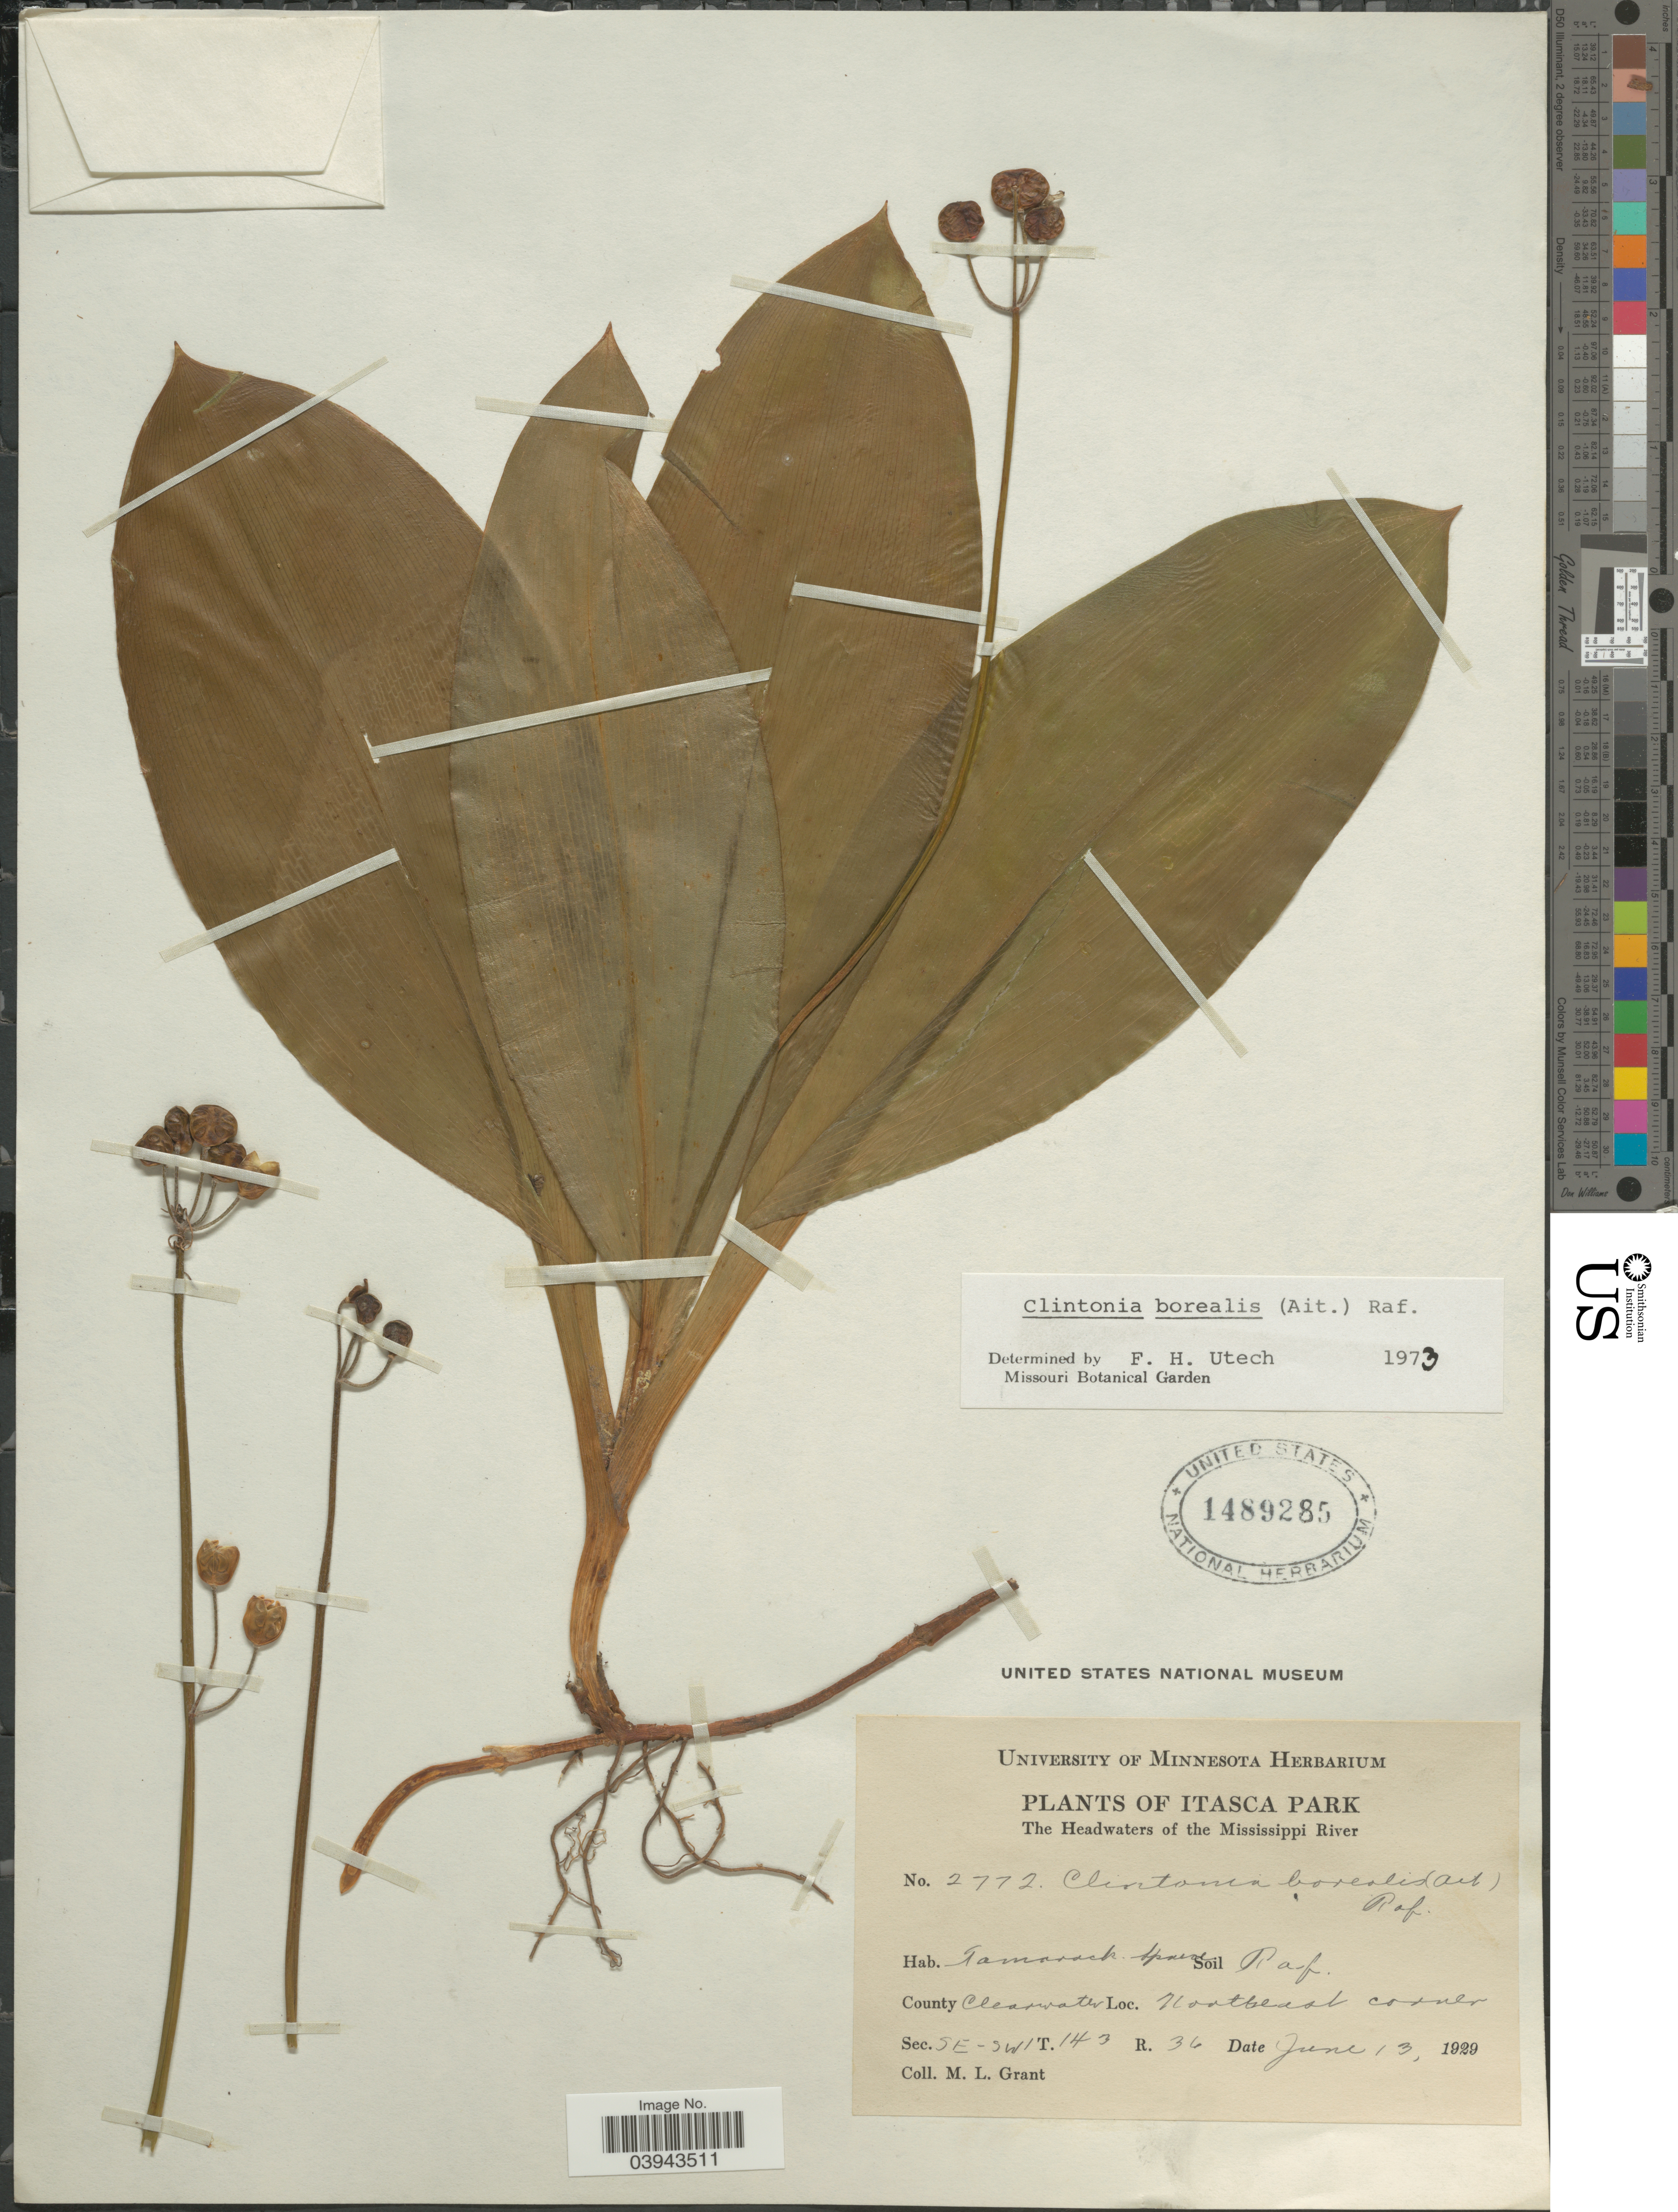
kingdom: Plantae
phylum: Tracheophyta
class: Liliopsida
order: Liliales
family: Liliaceae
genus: Clintonia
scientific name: Clintonia borealis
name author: (Aiton) Raf.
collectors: M. L. Grant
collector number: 2772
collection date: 1929-06-13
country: United States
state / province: Minnesota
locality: Itasca Park. The Headwaters of the Mississippi River. County Clearwater. Northeast corner. SEC. SE-SW, T.143 R.36.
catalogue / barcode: US 1489285